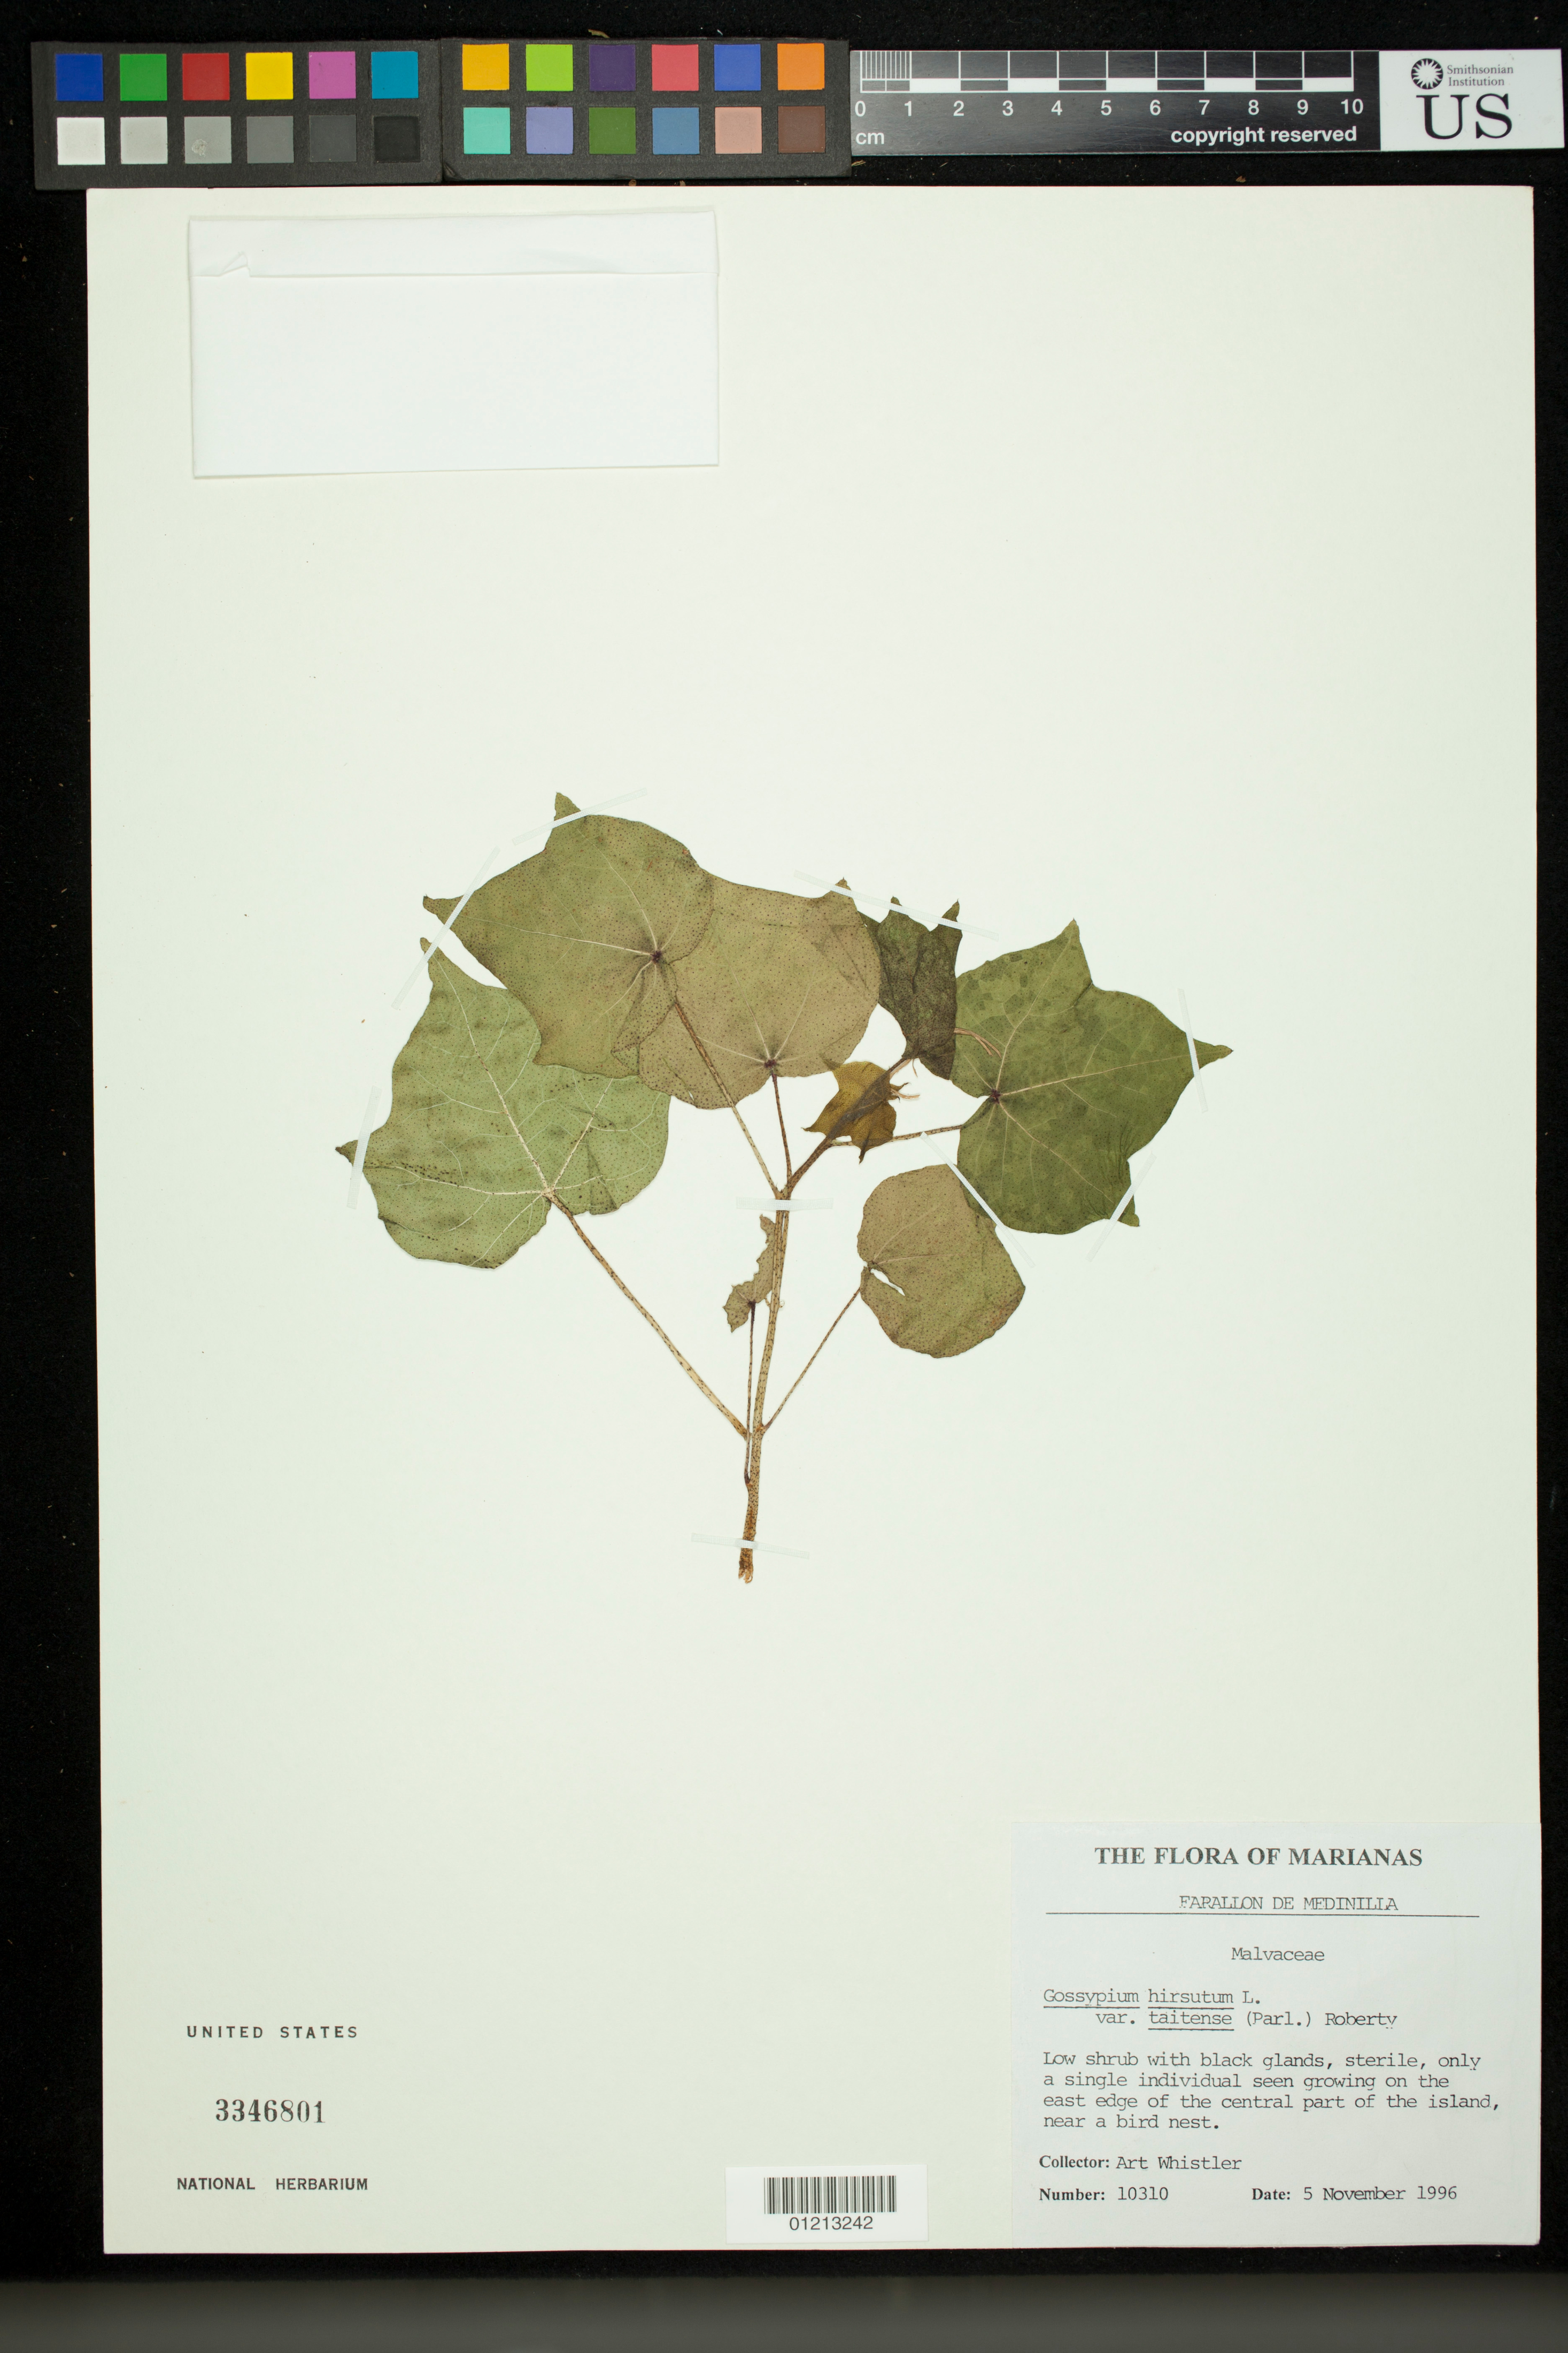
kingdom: Plantae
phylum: Tracheophyta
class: Magnoliopsida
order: Malvales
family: Malvaceae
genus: Gossypium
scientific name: Gossypium hirsutum var. taitense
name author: (Parl.) Roberty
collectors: A. Whistler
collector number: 10310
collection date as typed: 11 May 1996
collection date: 1996-05-11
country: Northern Mariana Islands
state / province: Northern Islands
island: Farallon de Medinilla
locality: Marianas: Farallon de Medinilla, east edge of the central part of the island, near a bird nest.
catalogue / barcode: US 3346801